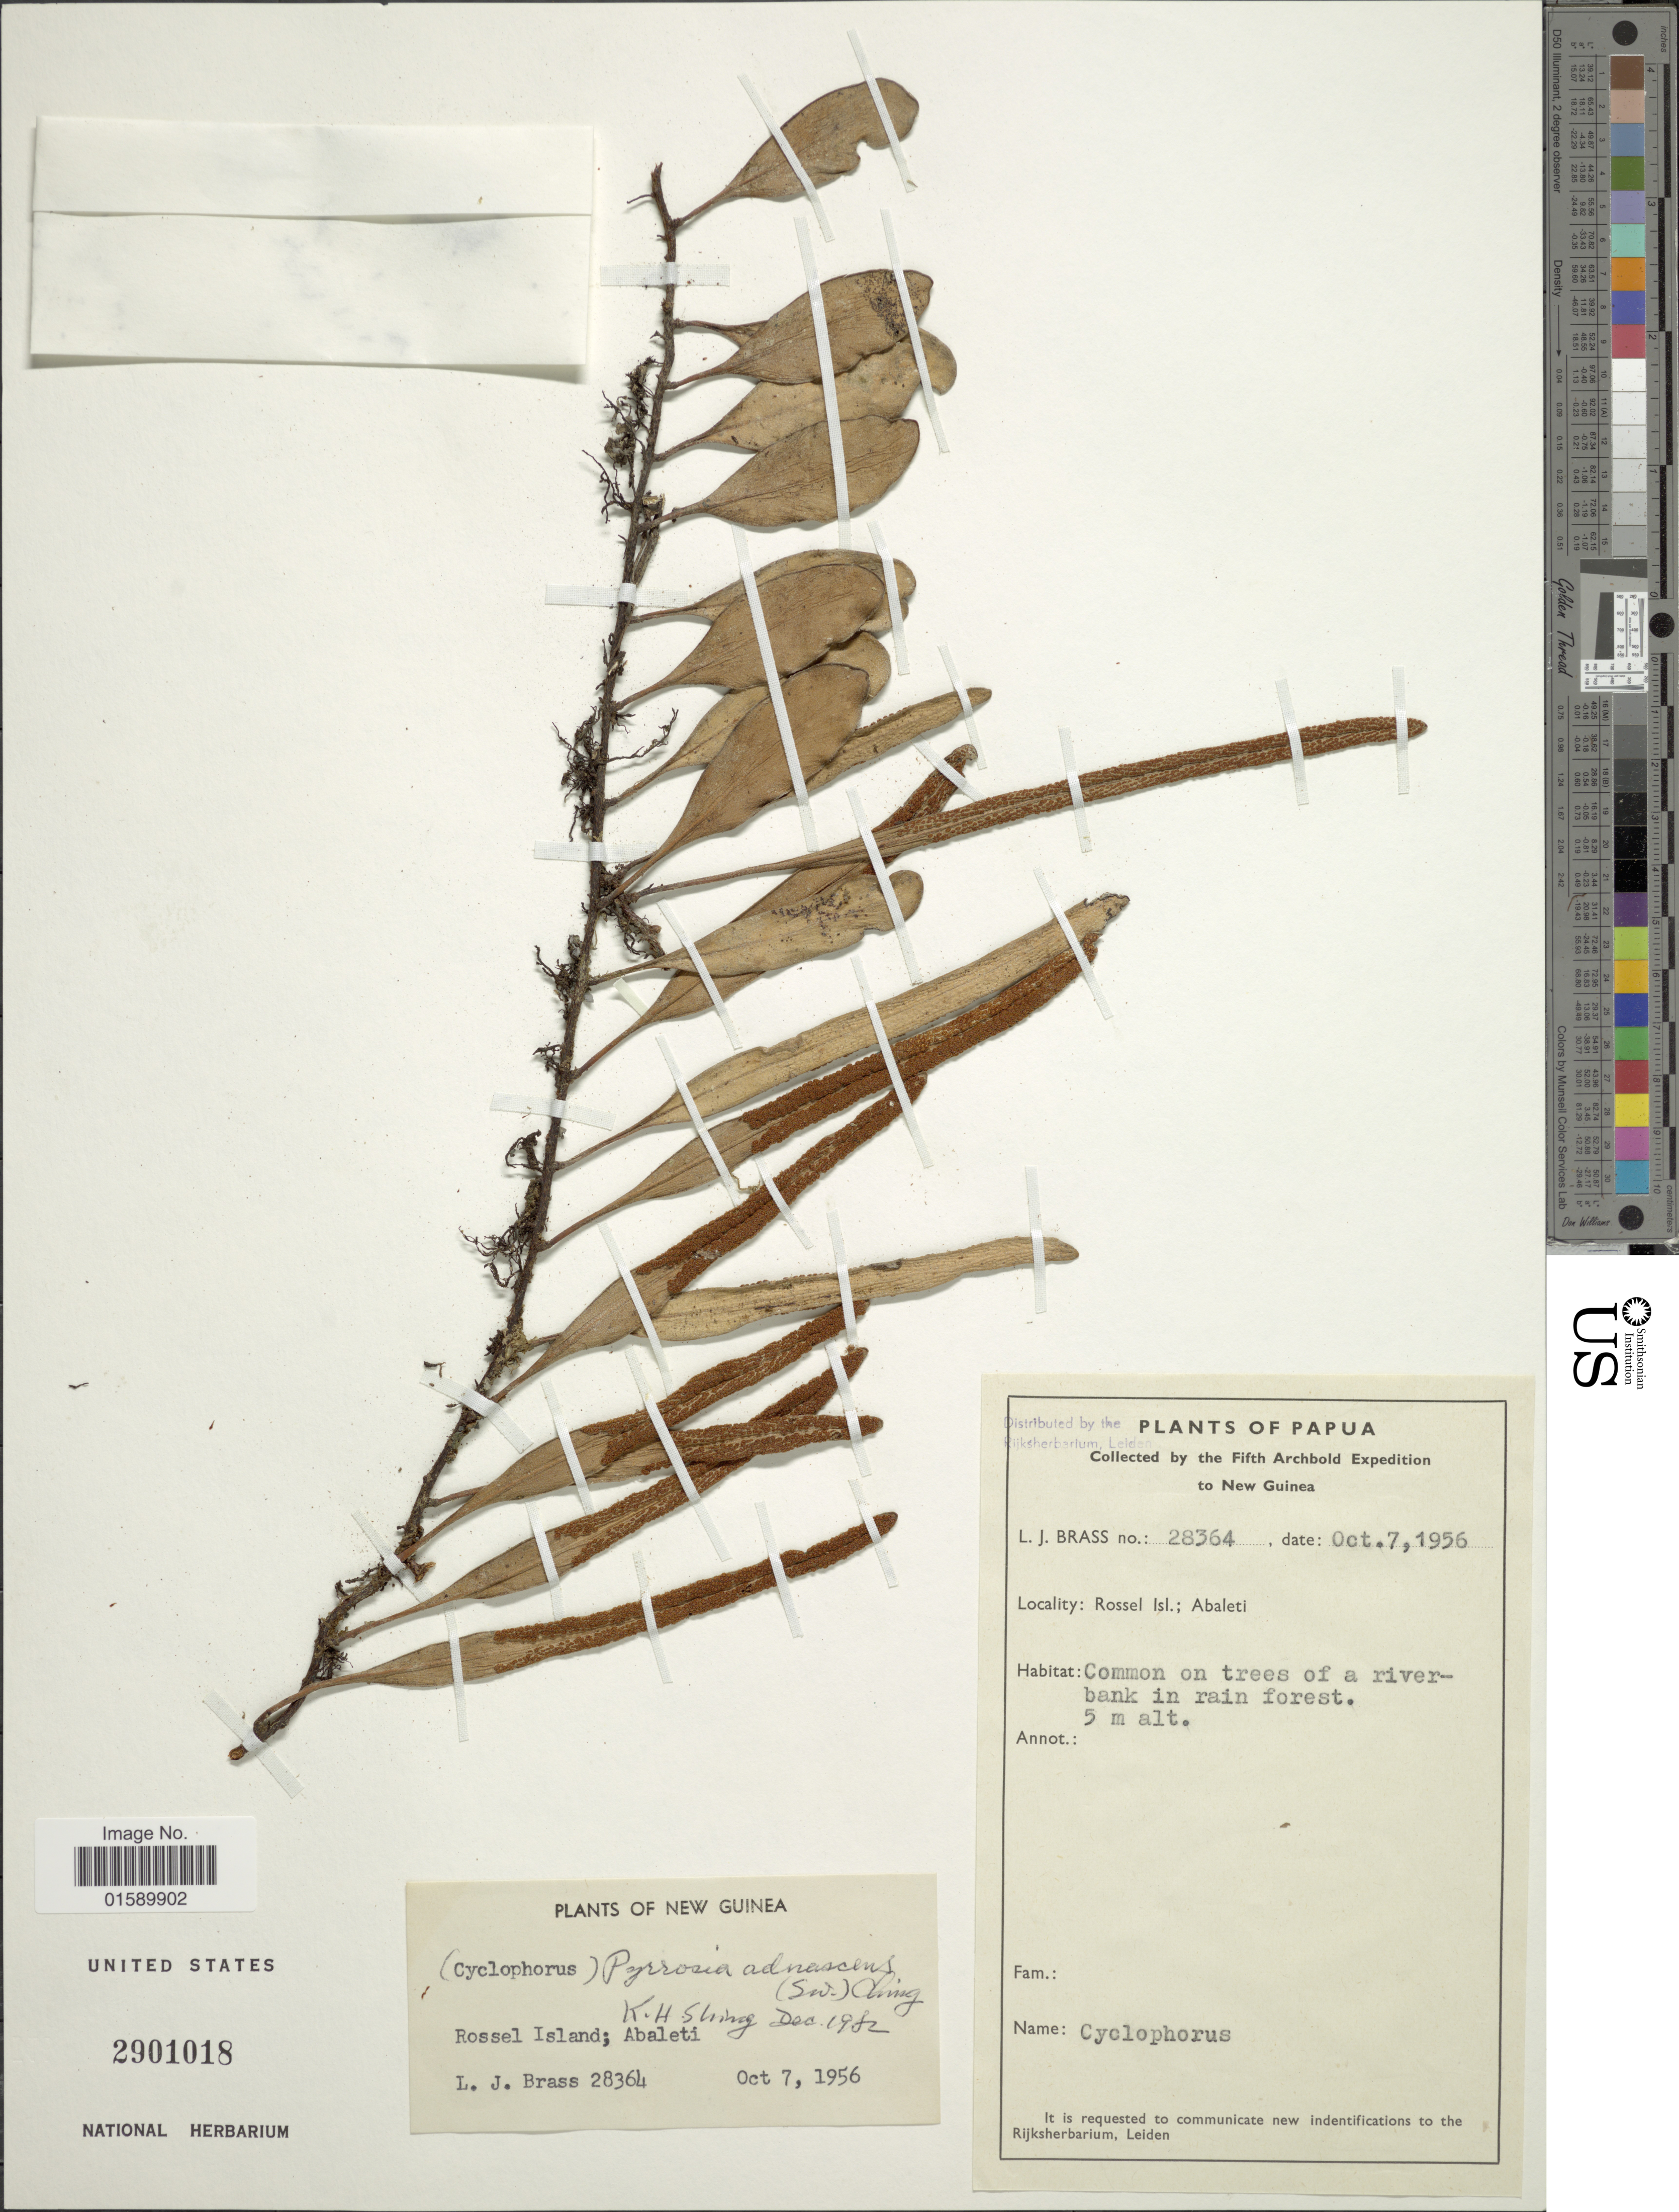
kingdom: Plantae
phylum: Tracheophyta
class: Polypodiopsida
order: Polypodiales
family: Polypodiaceae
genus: Pyrrosia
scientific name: Pyrrosia sp.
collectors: L. J. Brass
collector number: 28364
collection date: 1956-10-07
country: Papua New Guinea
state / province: Milne Bay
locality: Rossel Isl.; Abaleti. New Guinea. Papua.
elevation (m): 5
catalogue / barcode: US 2901018